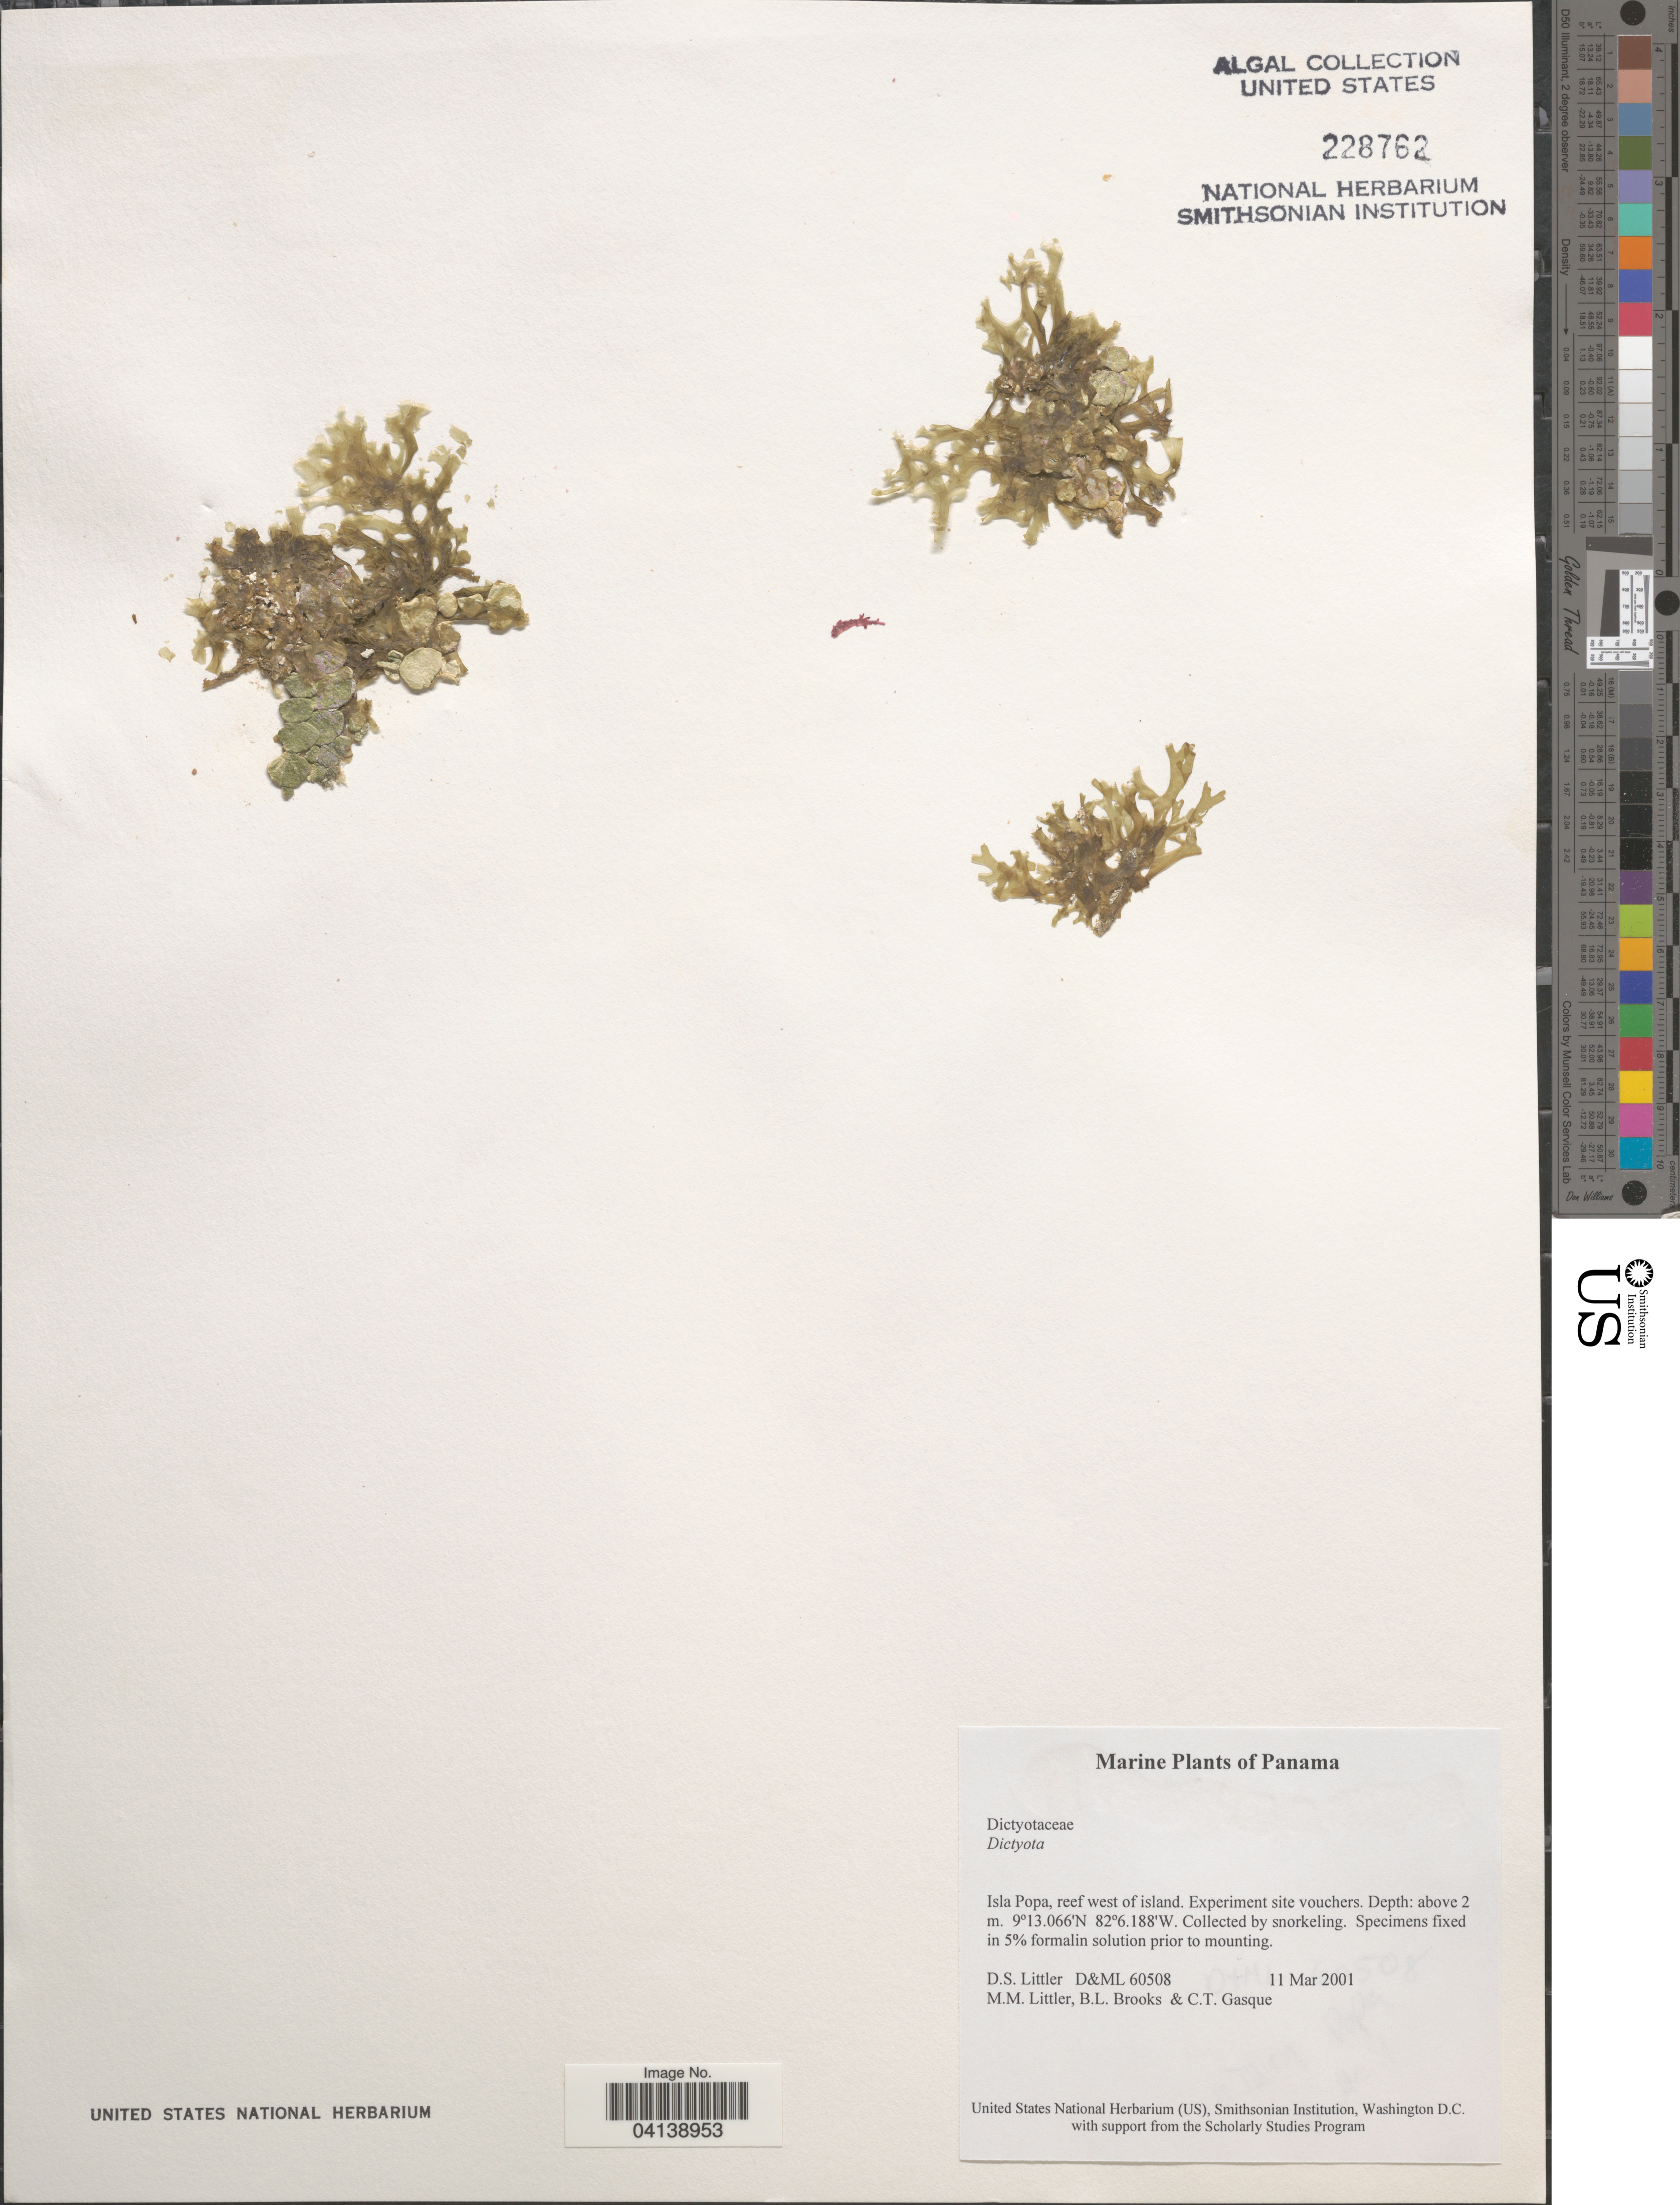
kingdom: Chromista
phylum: Ochrophyta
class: Phaeophyceae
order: Dictyotales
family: Dictyotaceae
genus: Dictyota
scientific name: Dictyota sp.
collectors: D. S. Littler, B. Brooks & C. Gasque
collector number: D&ML 60508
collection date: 2001-03-11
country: Panama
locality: Isla Popa, reed west of island.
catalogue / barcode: US 228762